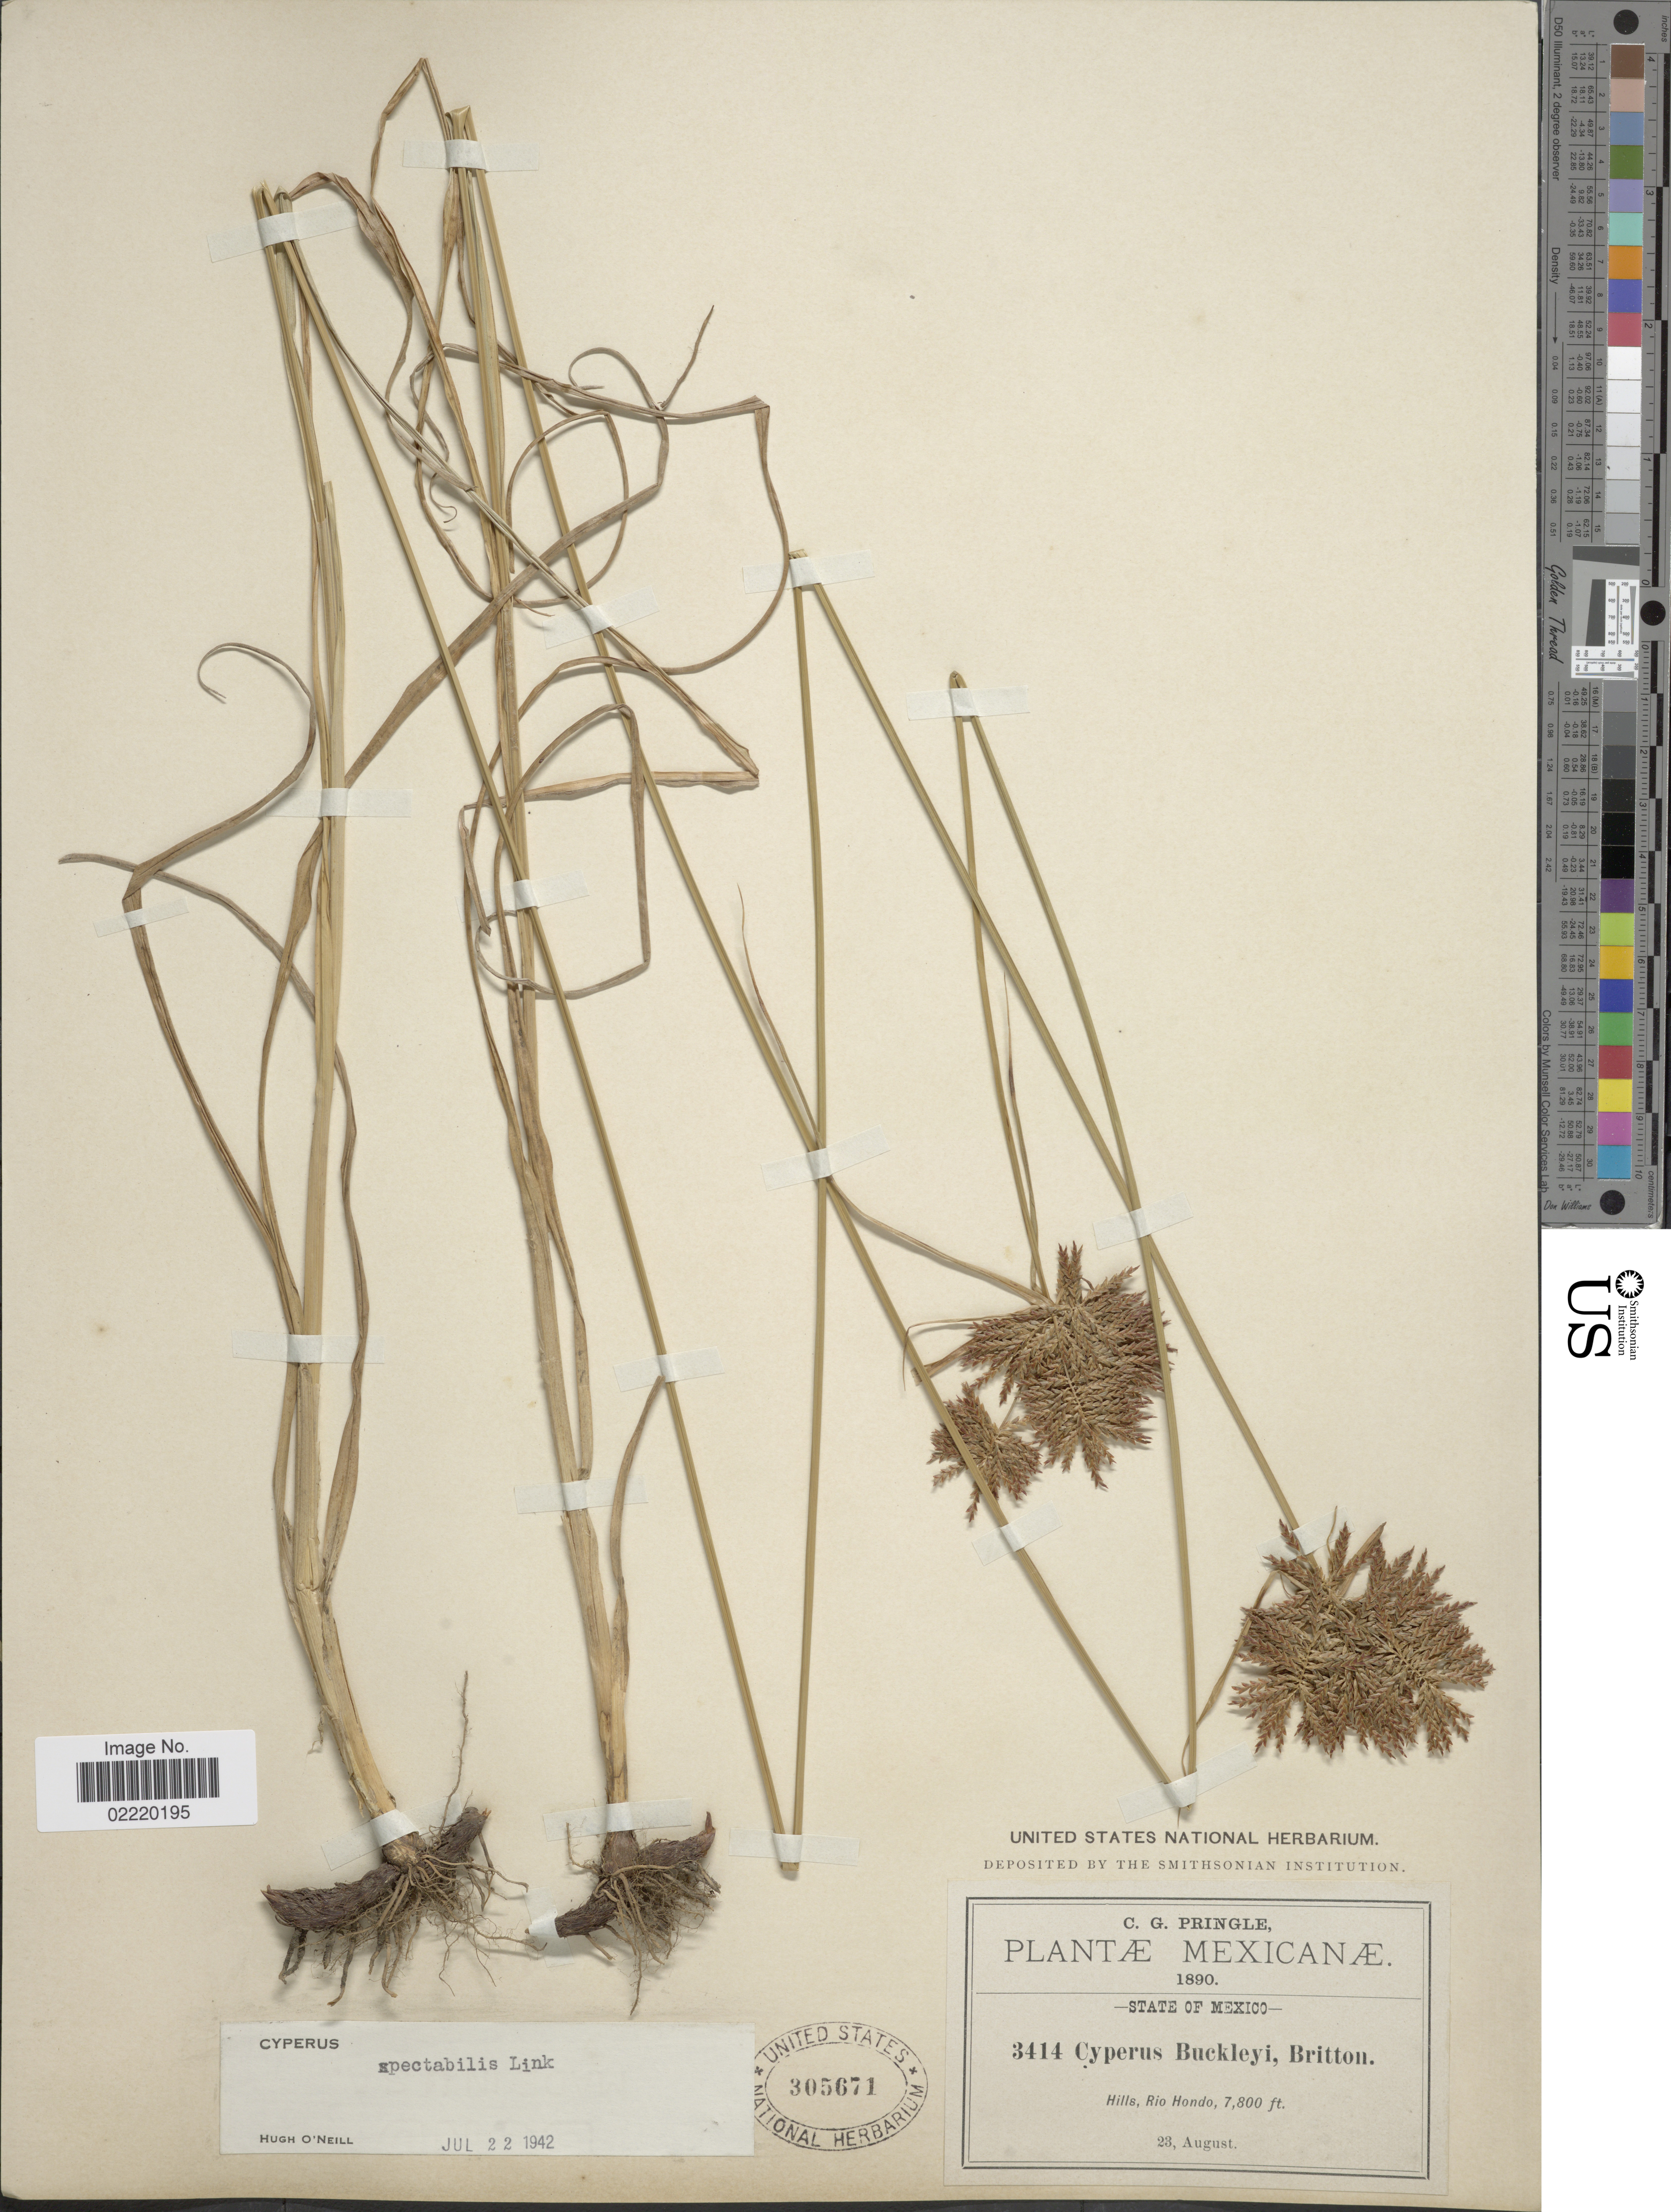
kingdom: Plantae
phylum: Tracheophyta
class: Liliopsida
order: Poales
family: Cyperaceae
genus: Cyperus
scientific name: Cyperus spectabilis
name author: Link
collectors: C. G. Pringle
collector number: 3414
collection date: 1890-08-23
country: Mexico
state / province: México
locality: Hills, Rio Hondo.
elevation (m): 2377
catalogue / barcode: US 305671